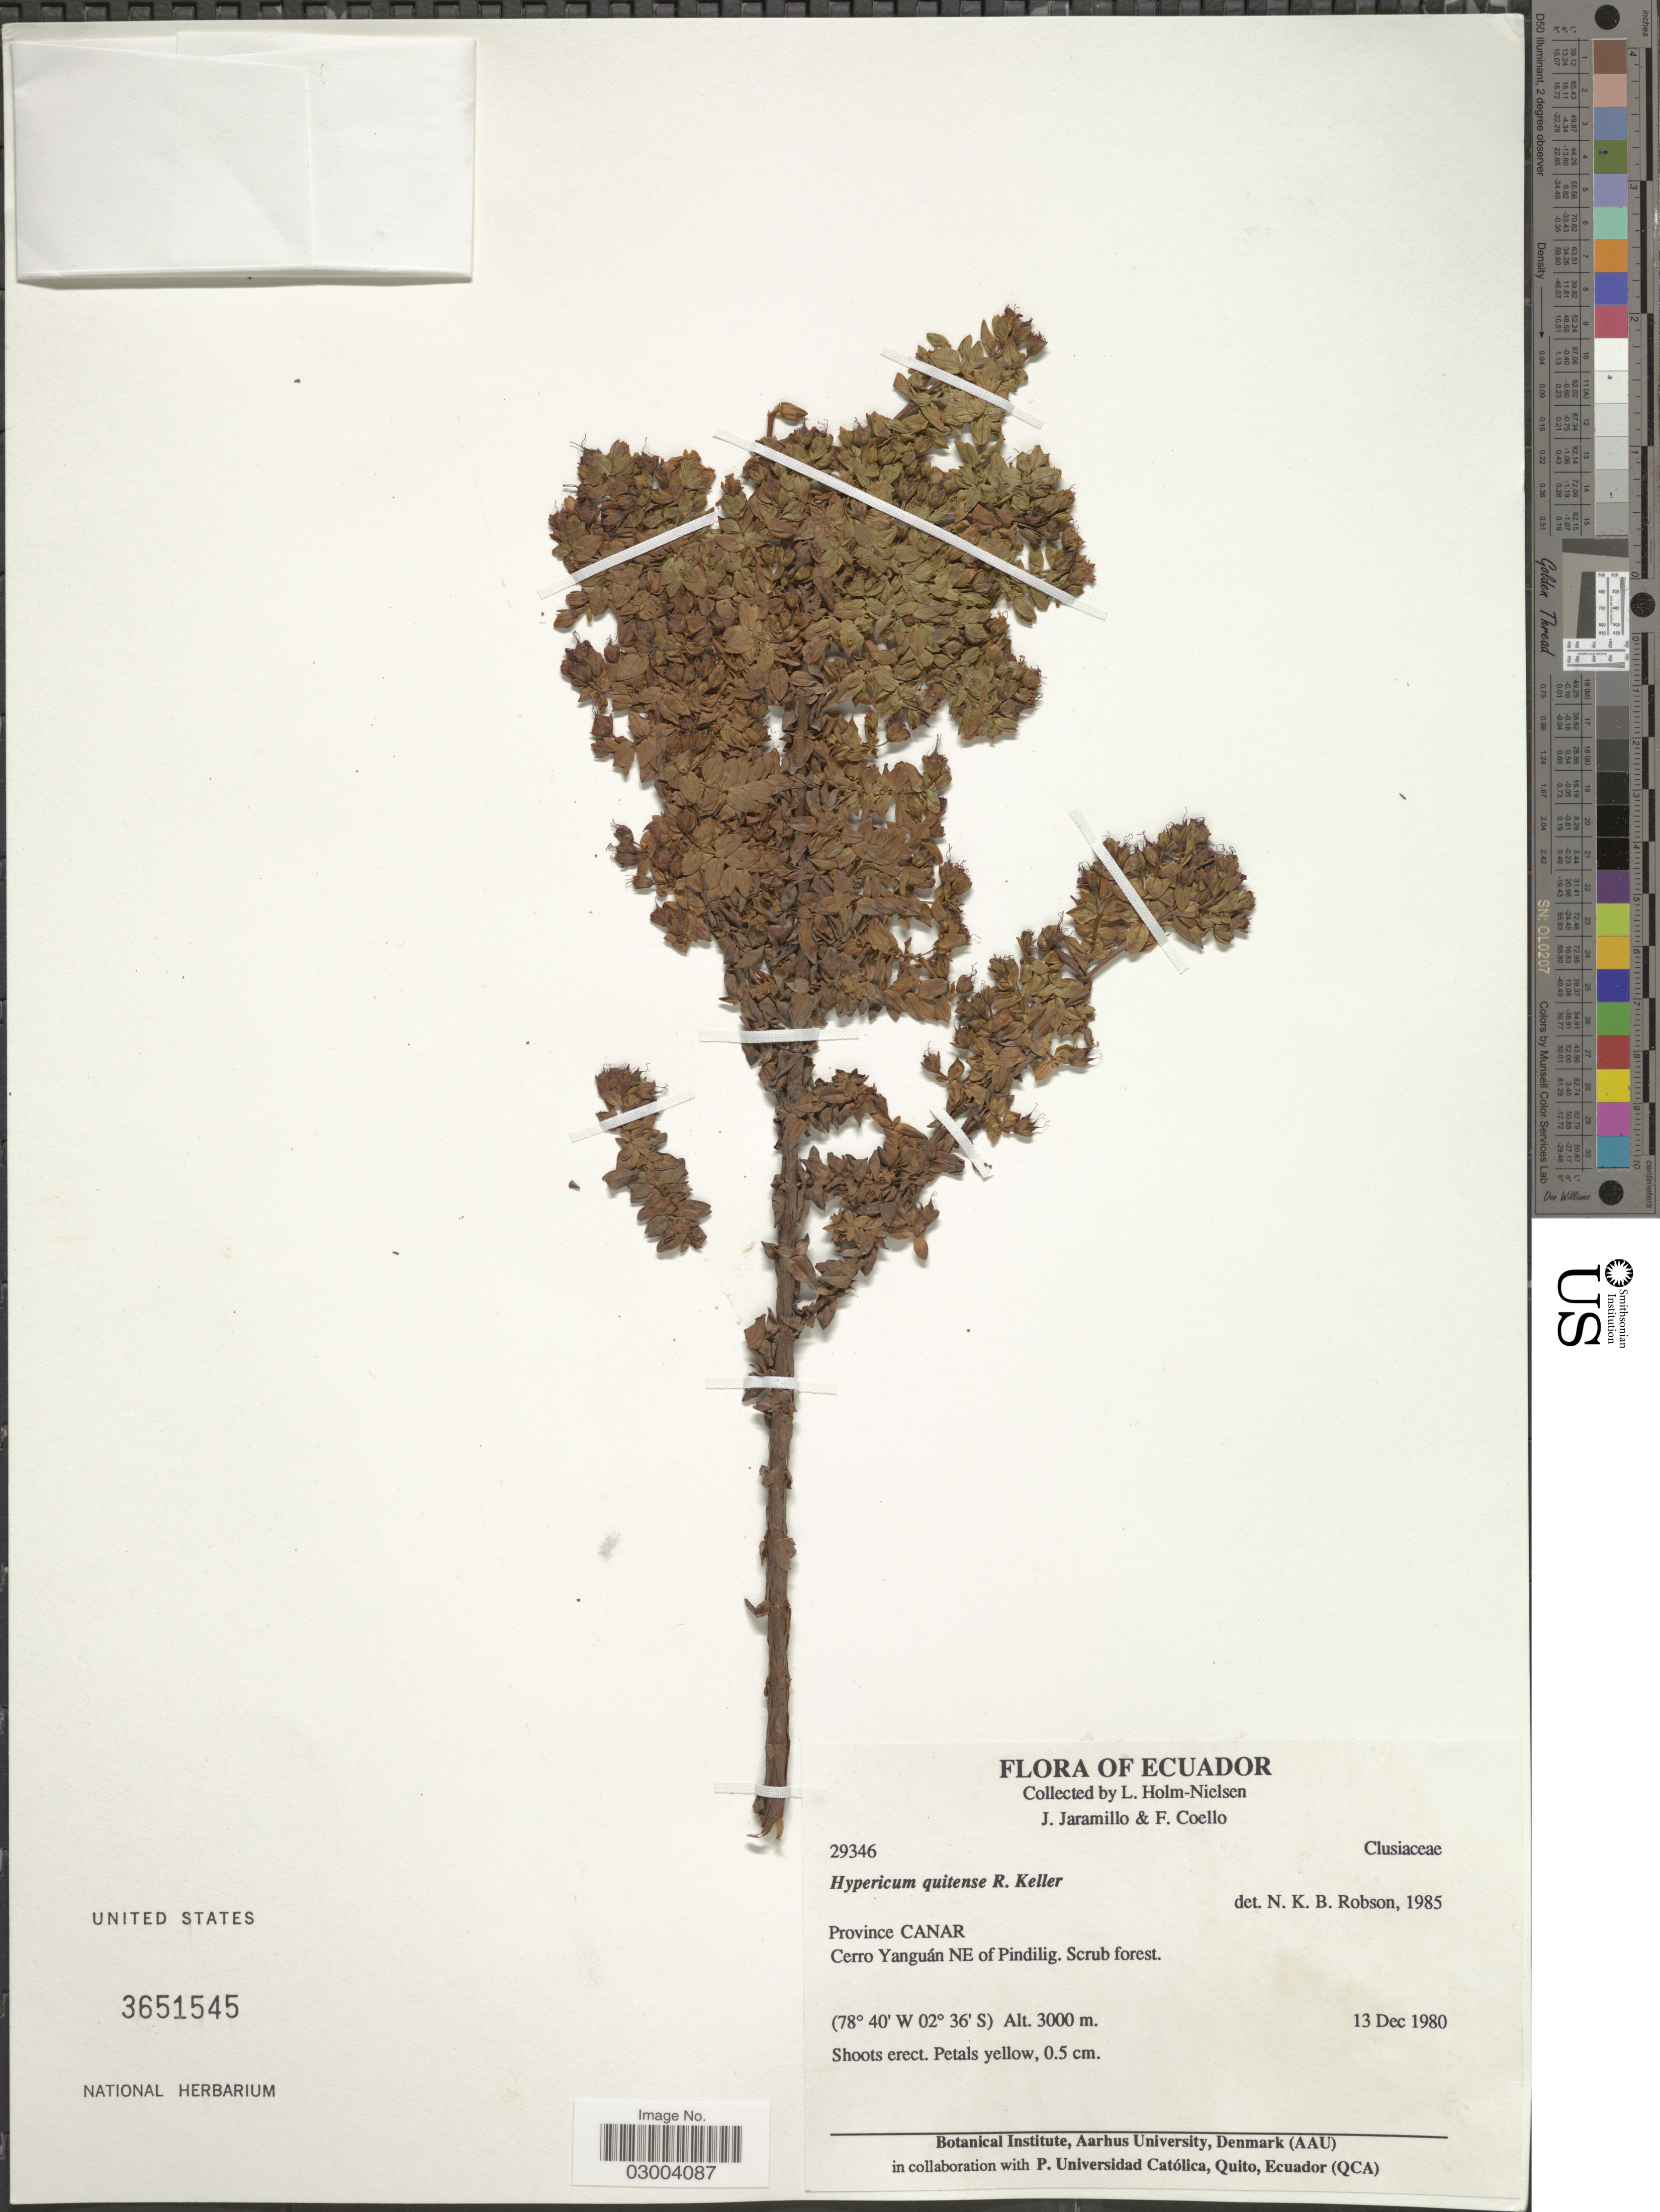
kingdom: Plantae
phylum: Tracheophyta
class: Magnoliopsida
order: Malpighiales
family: Hypericaceae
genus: Hypericum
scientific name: Hypericum quitense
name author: R. Keller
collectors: L. Holm-Nielsen, J. Jaramillo & F. Coello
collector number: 29346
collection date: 1980-12-13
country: Ecuador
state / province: Cañar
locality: Cerro Yanguán NE of Pindilig.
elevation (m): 3000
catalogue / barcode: US 3651545